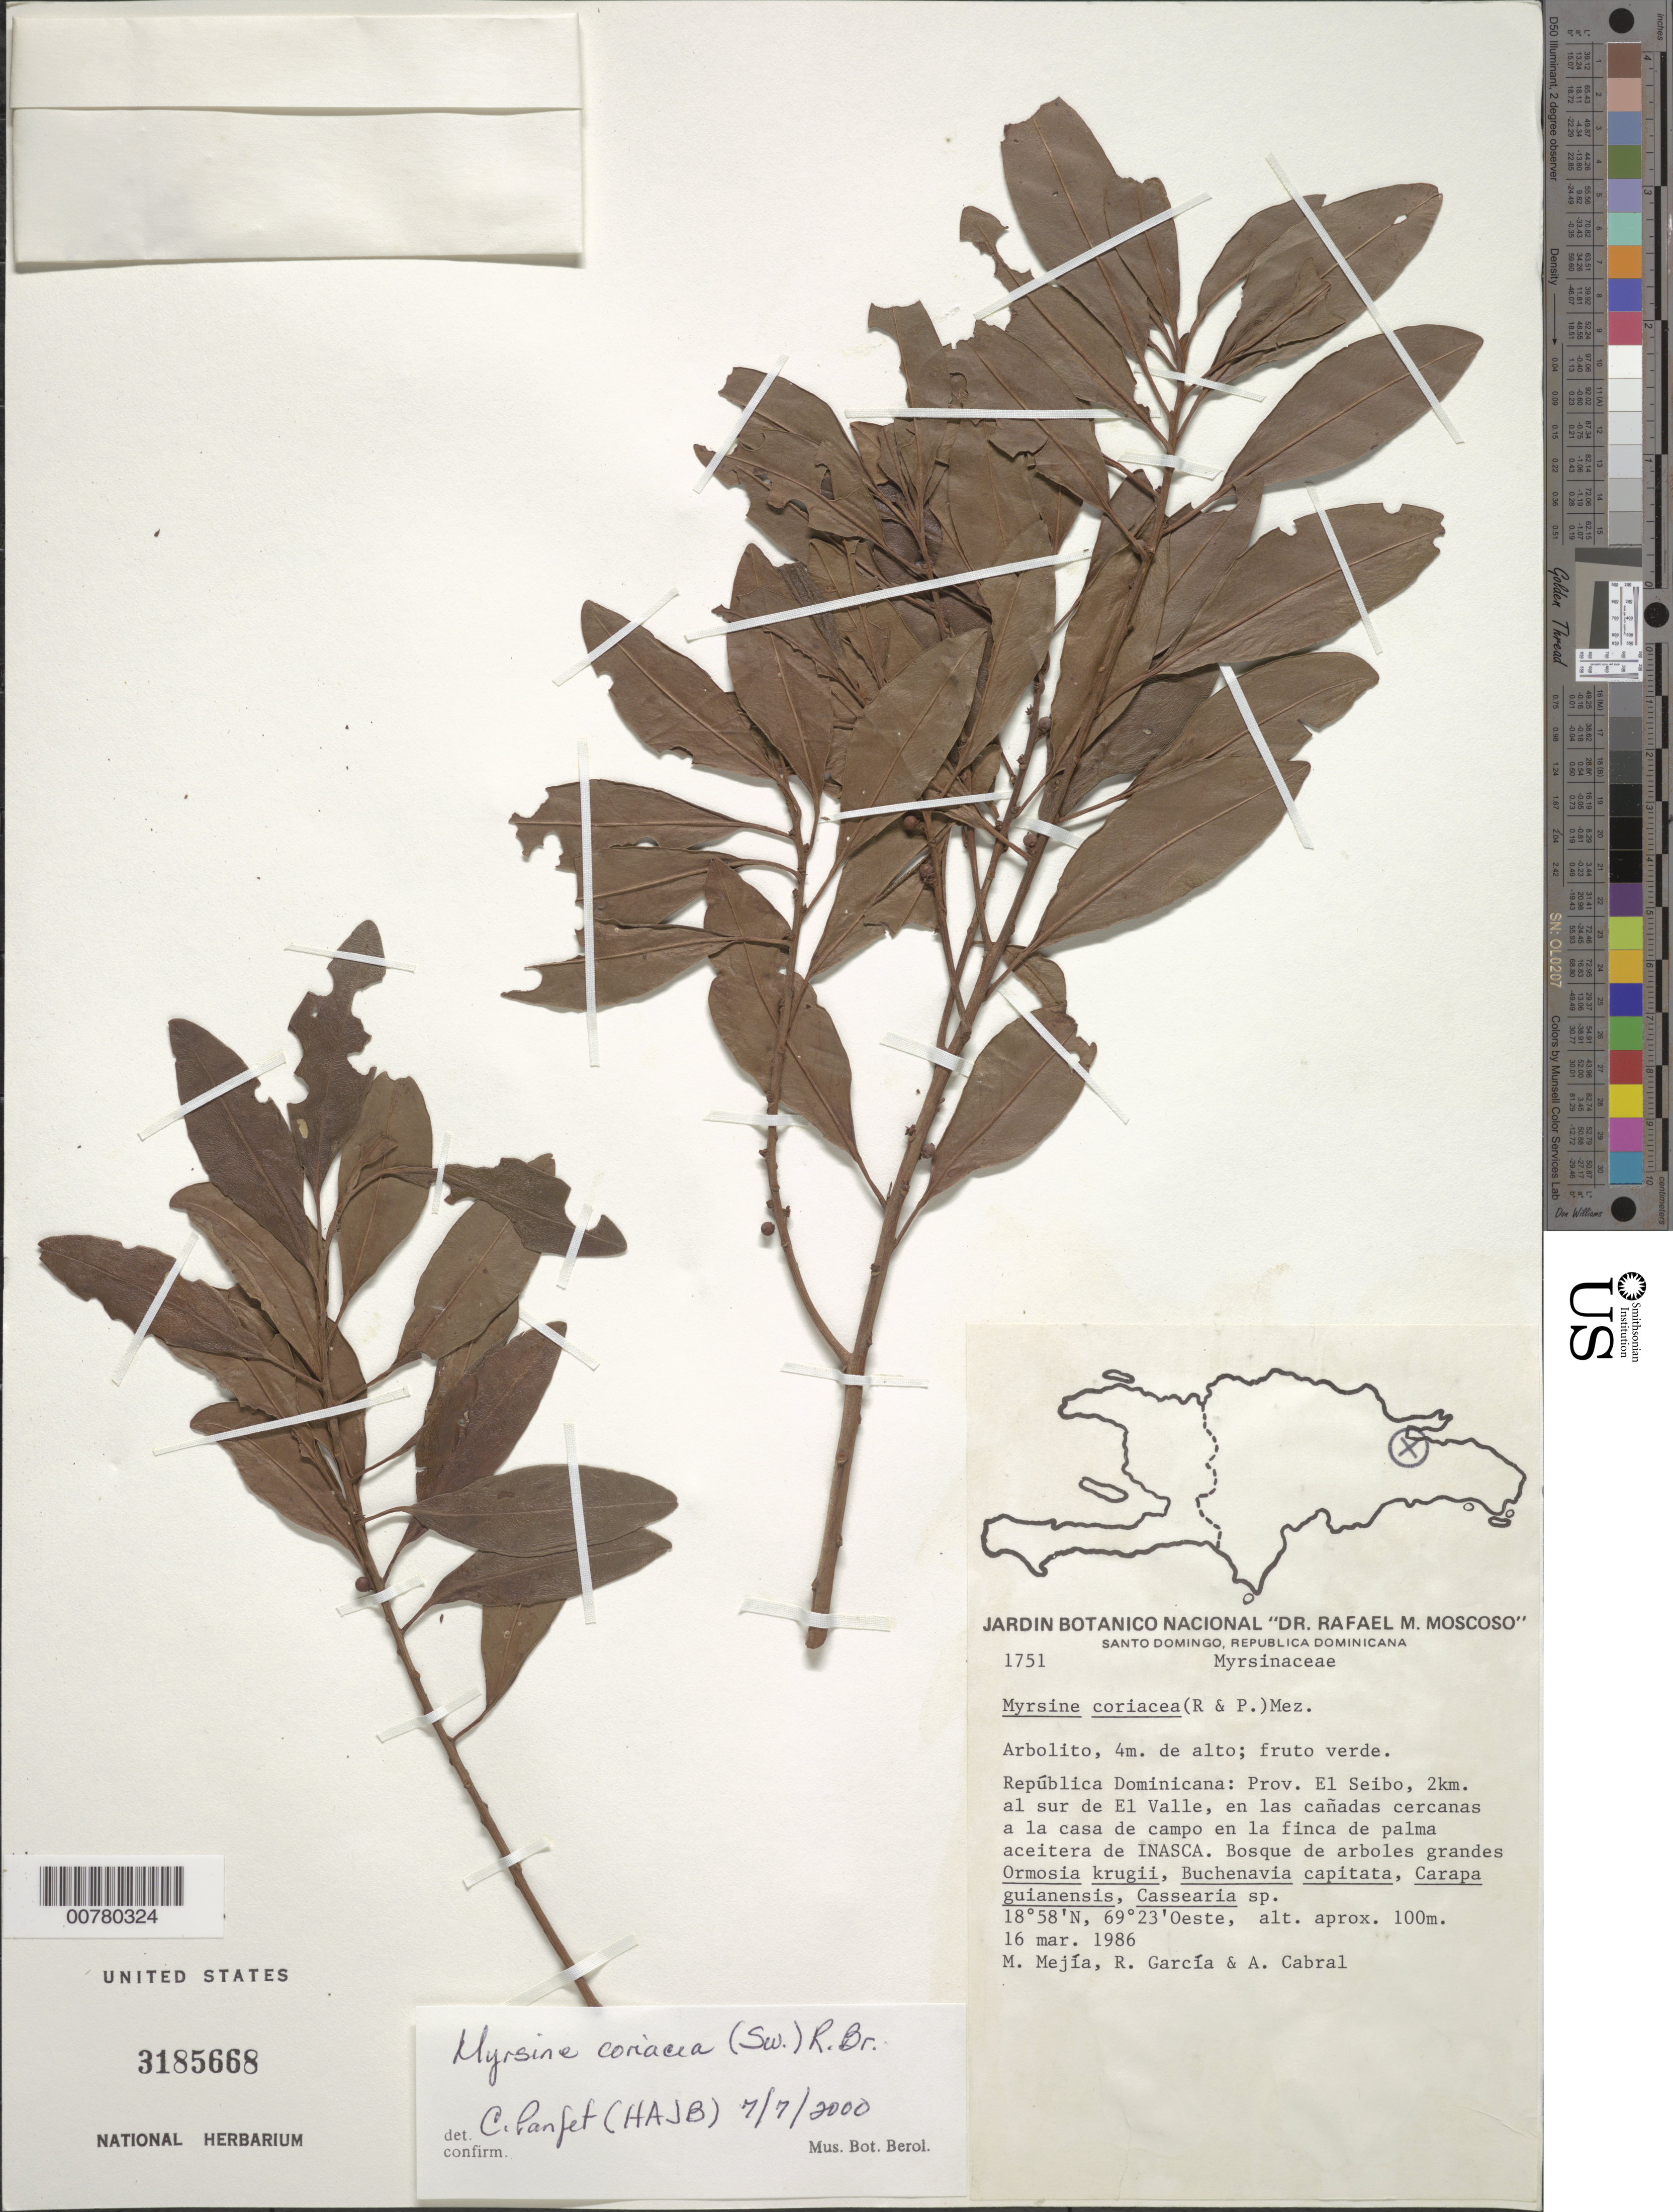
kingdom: Plantae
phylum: Tracheophyta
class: Magnoliopsida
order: Ericales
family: Primulaceae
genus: Myrsine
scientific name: Myrsine coriacea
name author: (Sw.) R. Br. ex Roem. & Schult.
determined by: Panfet, C.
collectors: M. Mejia, R. G. García & A. Cabral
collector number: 1751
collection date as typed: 16 Mar 1986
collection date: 1986-03-16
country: Dominican Republic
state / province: El Seibo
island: Hispaniola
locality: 2 km south of El Valle, in glenn close to country house in the INASCA oil palm property.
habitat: Big trees forest, Ormosia krugii, Buchenavia capitata, Carapa guianensis, Cassearia sp.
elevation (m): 100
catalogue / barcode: US 3185668